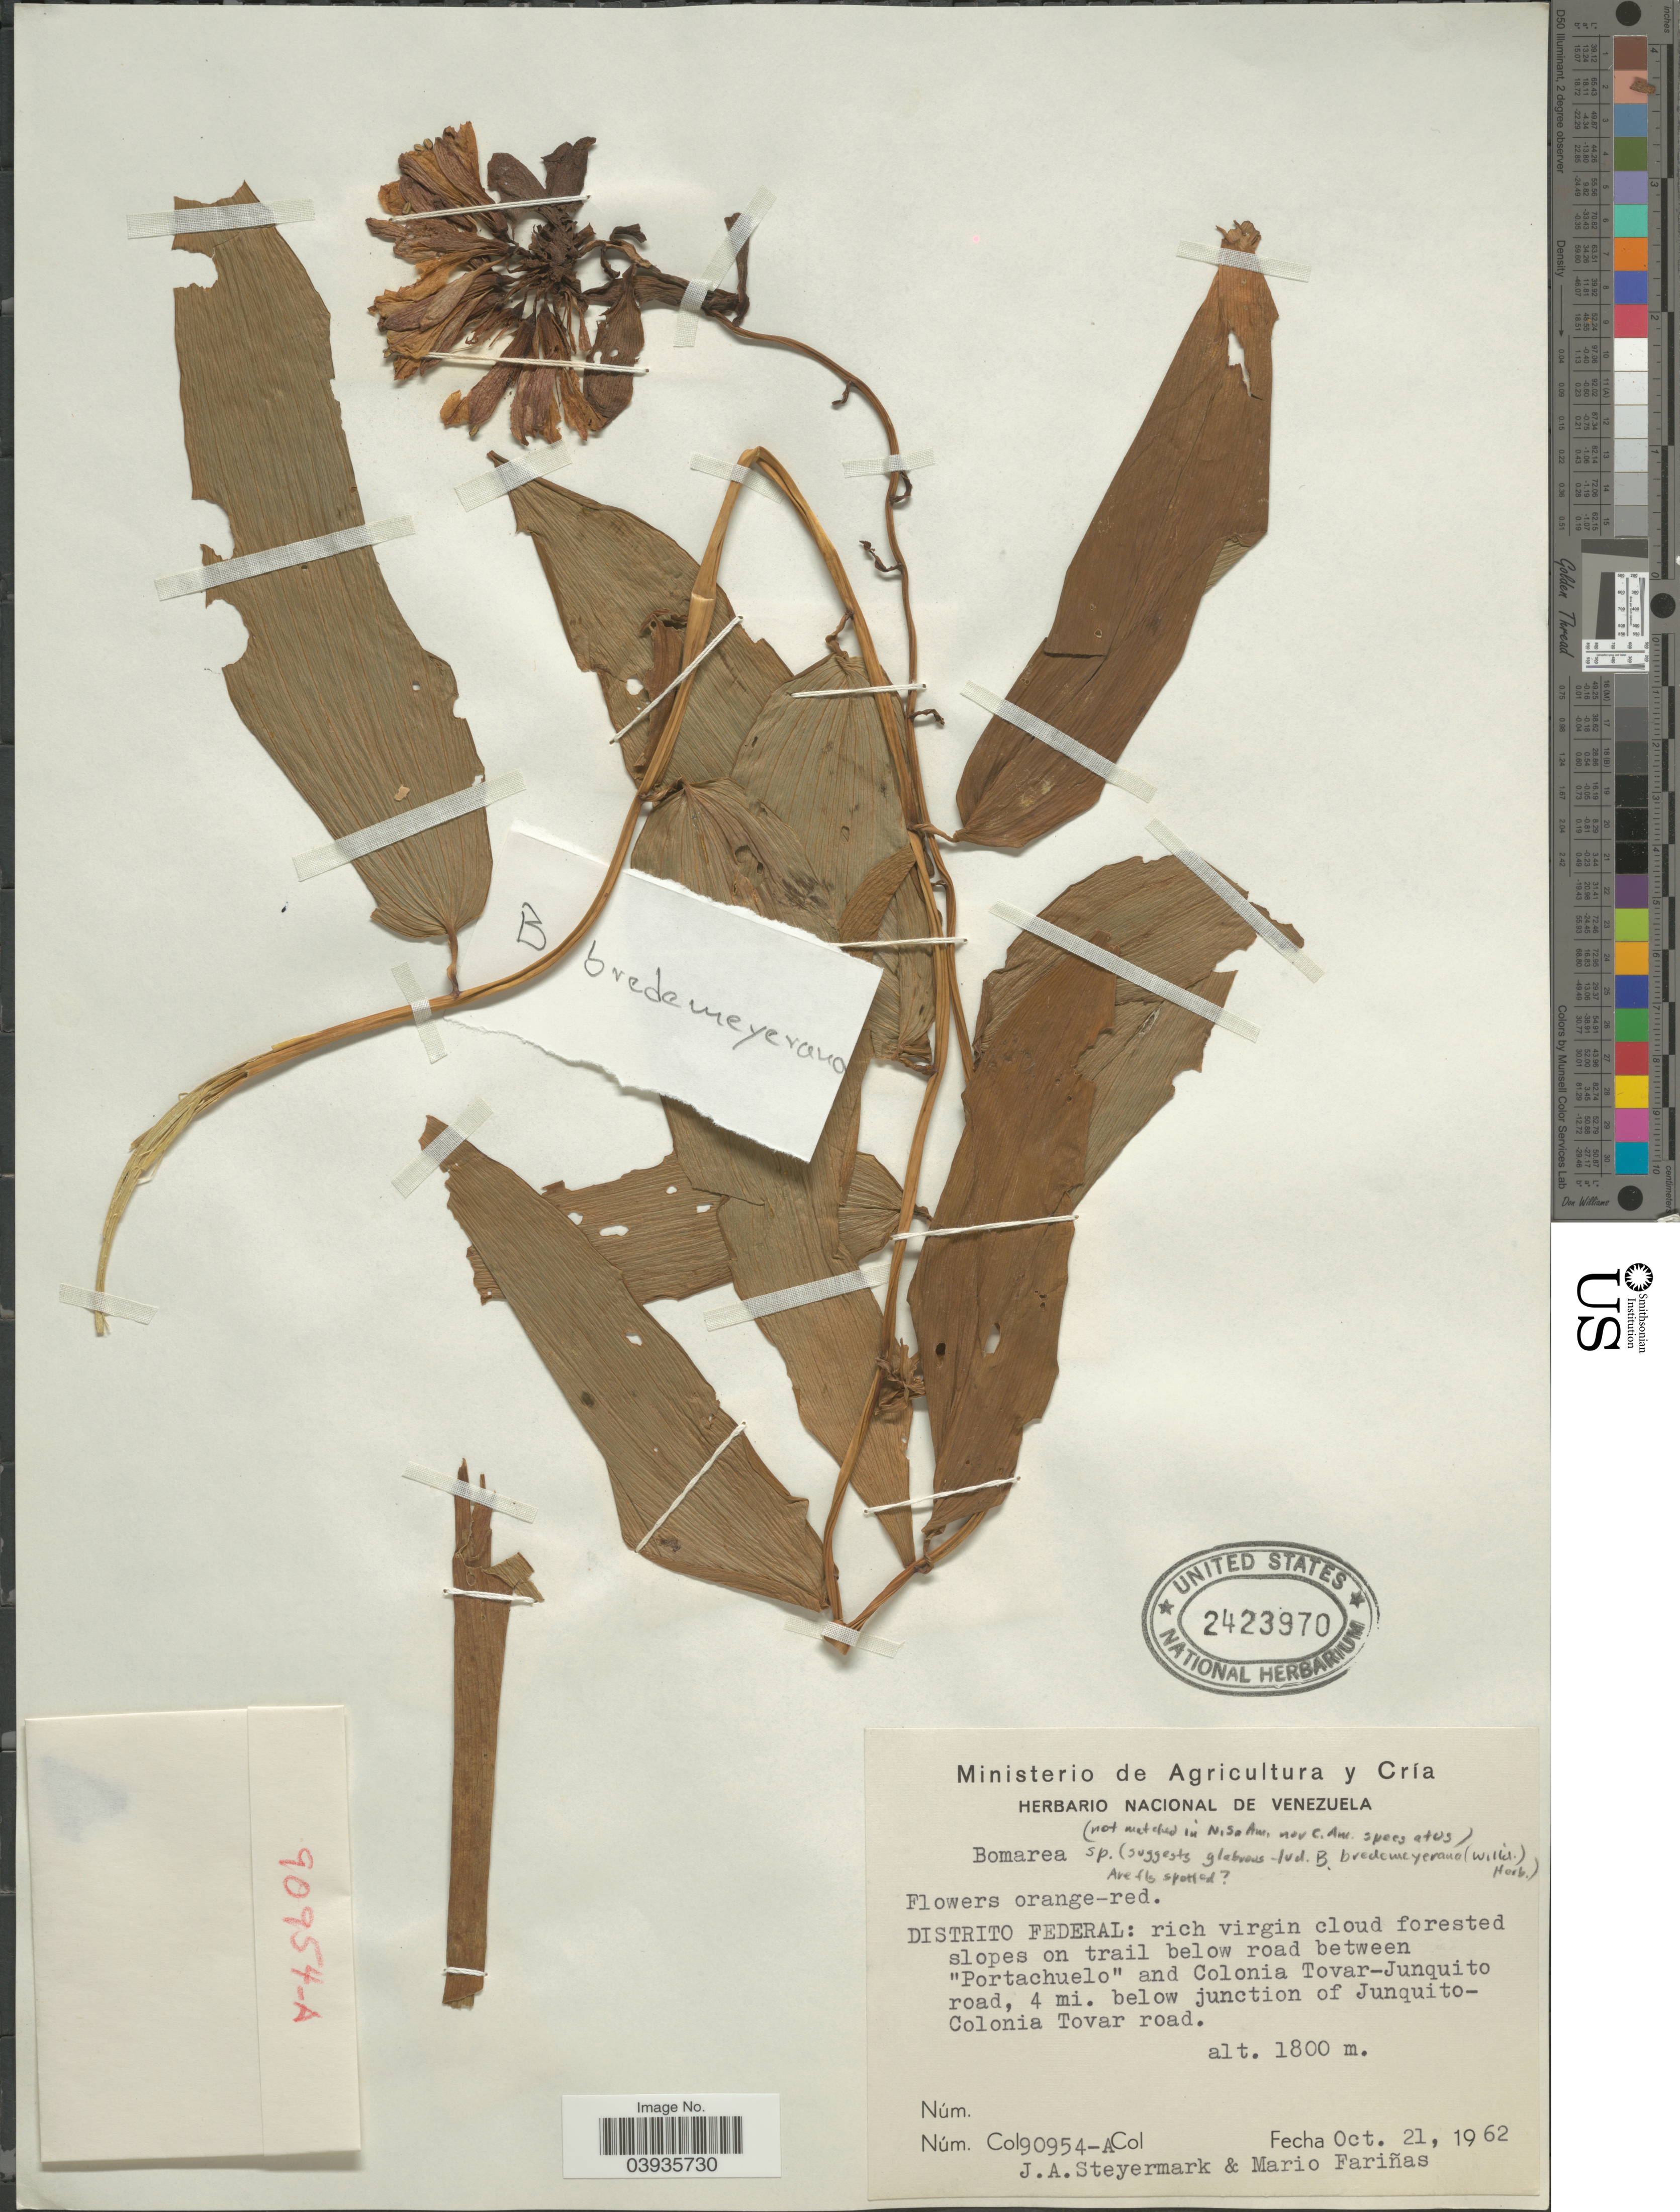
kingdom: Plantae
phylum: Tracheophyta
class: Liliopsida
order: Liliales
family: Alstroemeriaceae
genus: Bomarea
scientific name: Bomarea bredemeyeriana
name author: Herb.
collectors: J. Steyermark & M. Fariñas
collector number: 90954-A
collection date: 1962-10-21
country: Mexico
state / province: Distrito Federal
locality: On trail below road between "Portachuelo" and Colonia Tovar-Junquito road, 4 mi. below junction of Junquito-Colonia Tovar road.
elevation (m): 1800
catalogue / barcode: US 2423970